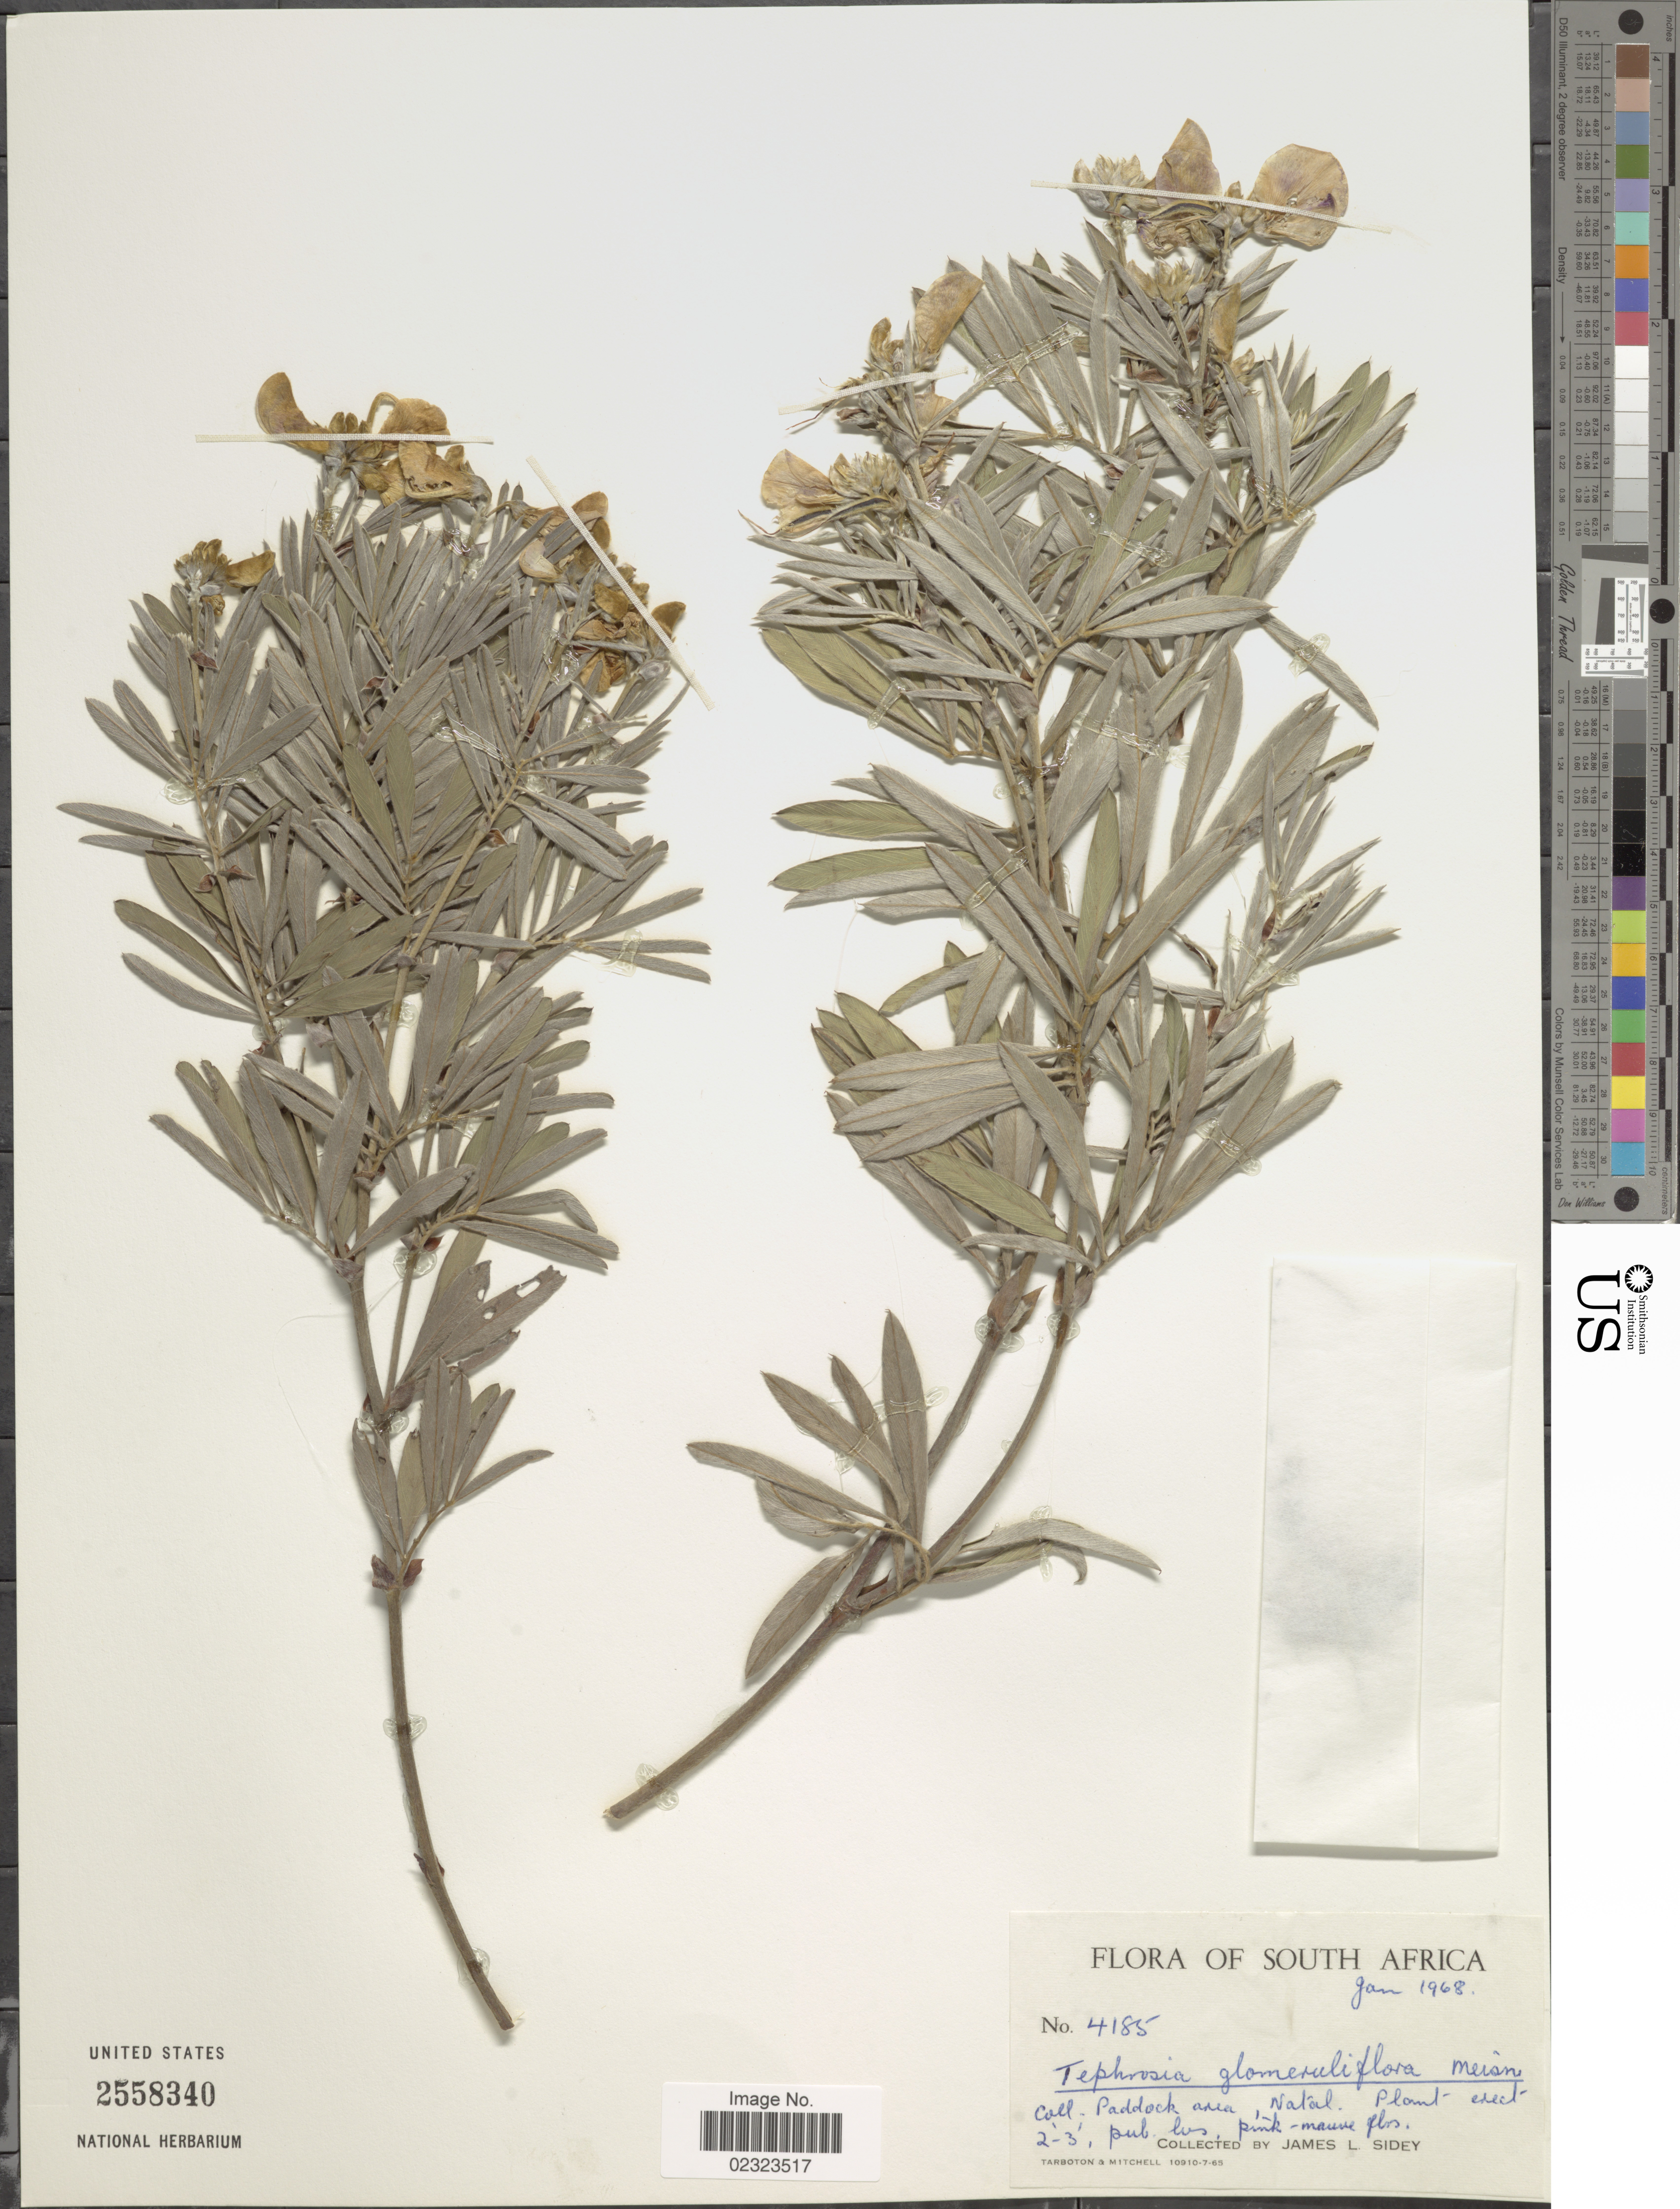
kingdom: Plantae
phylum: Tracheophyta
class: Magnoliopsida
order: Fabales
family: Fabaceae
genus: Tephrosia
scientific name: Tephrosia glomeruliflora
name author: Meisn.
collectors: J. L. Sidey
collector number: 4185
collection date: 1968-01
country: South Africa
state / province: KwaZulu-Natal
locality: Paddock area, Natal.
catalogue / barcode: US 2558340